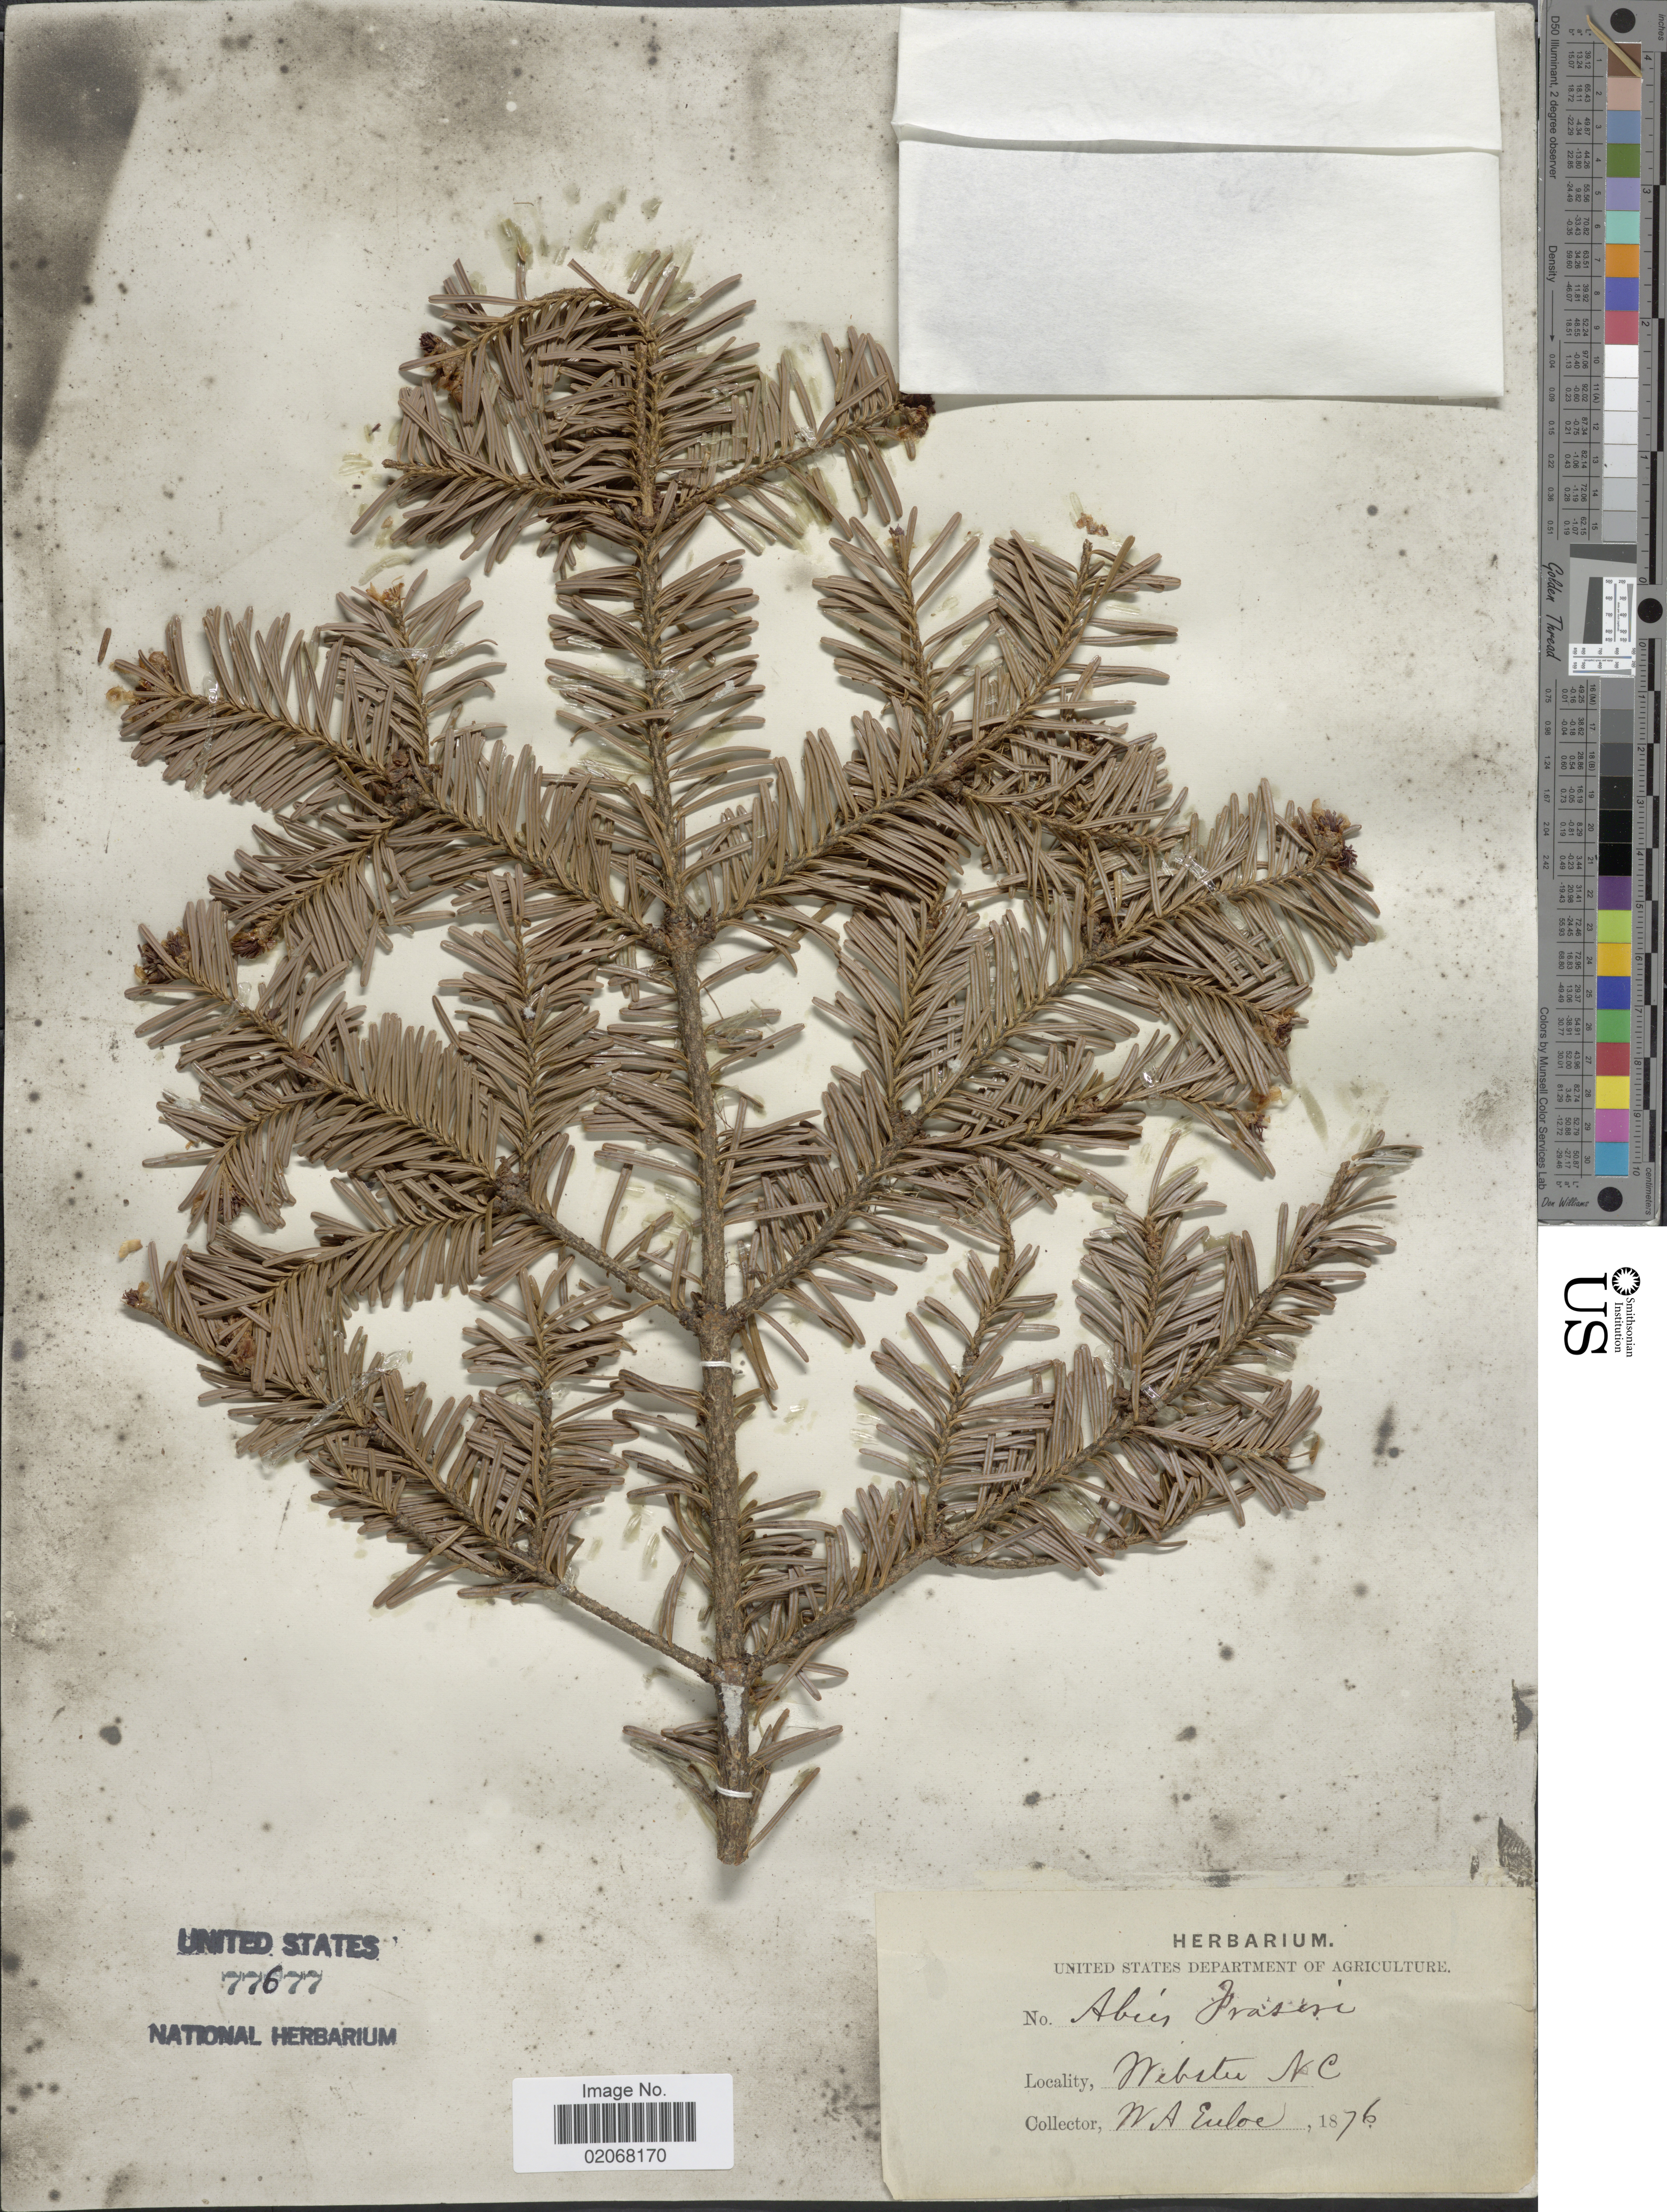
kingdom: Plantae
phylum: Tracheophyta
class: Pinopsida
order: Pinales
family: Pinaceae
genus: Abies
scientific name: Abies fraseri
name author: (Pursh) Poir.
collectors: W. Euloe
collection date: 1876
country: United States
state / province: North Carolina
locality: Webster, N.C.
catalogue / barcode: US 77677